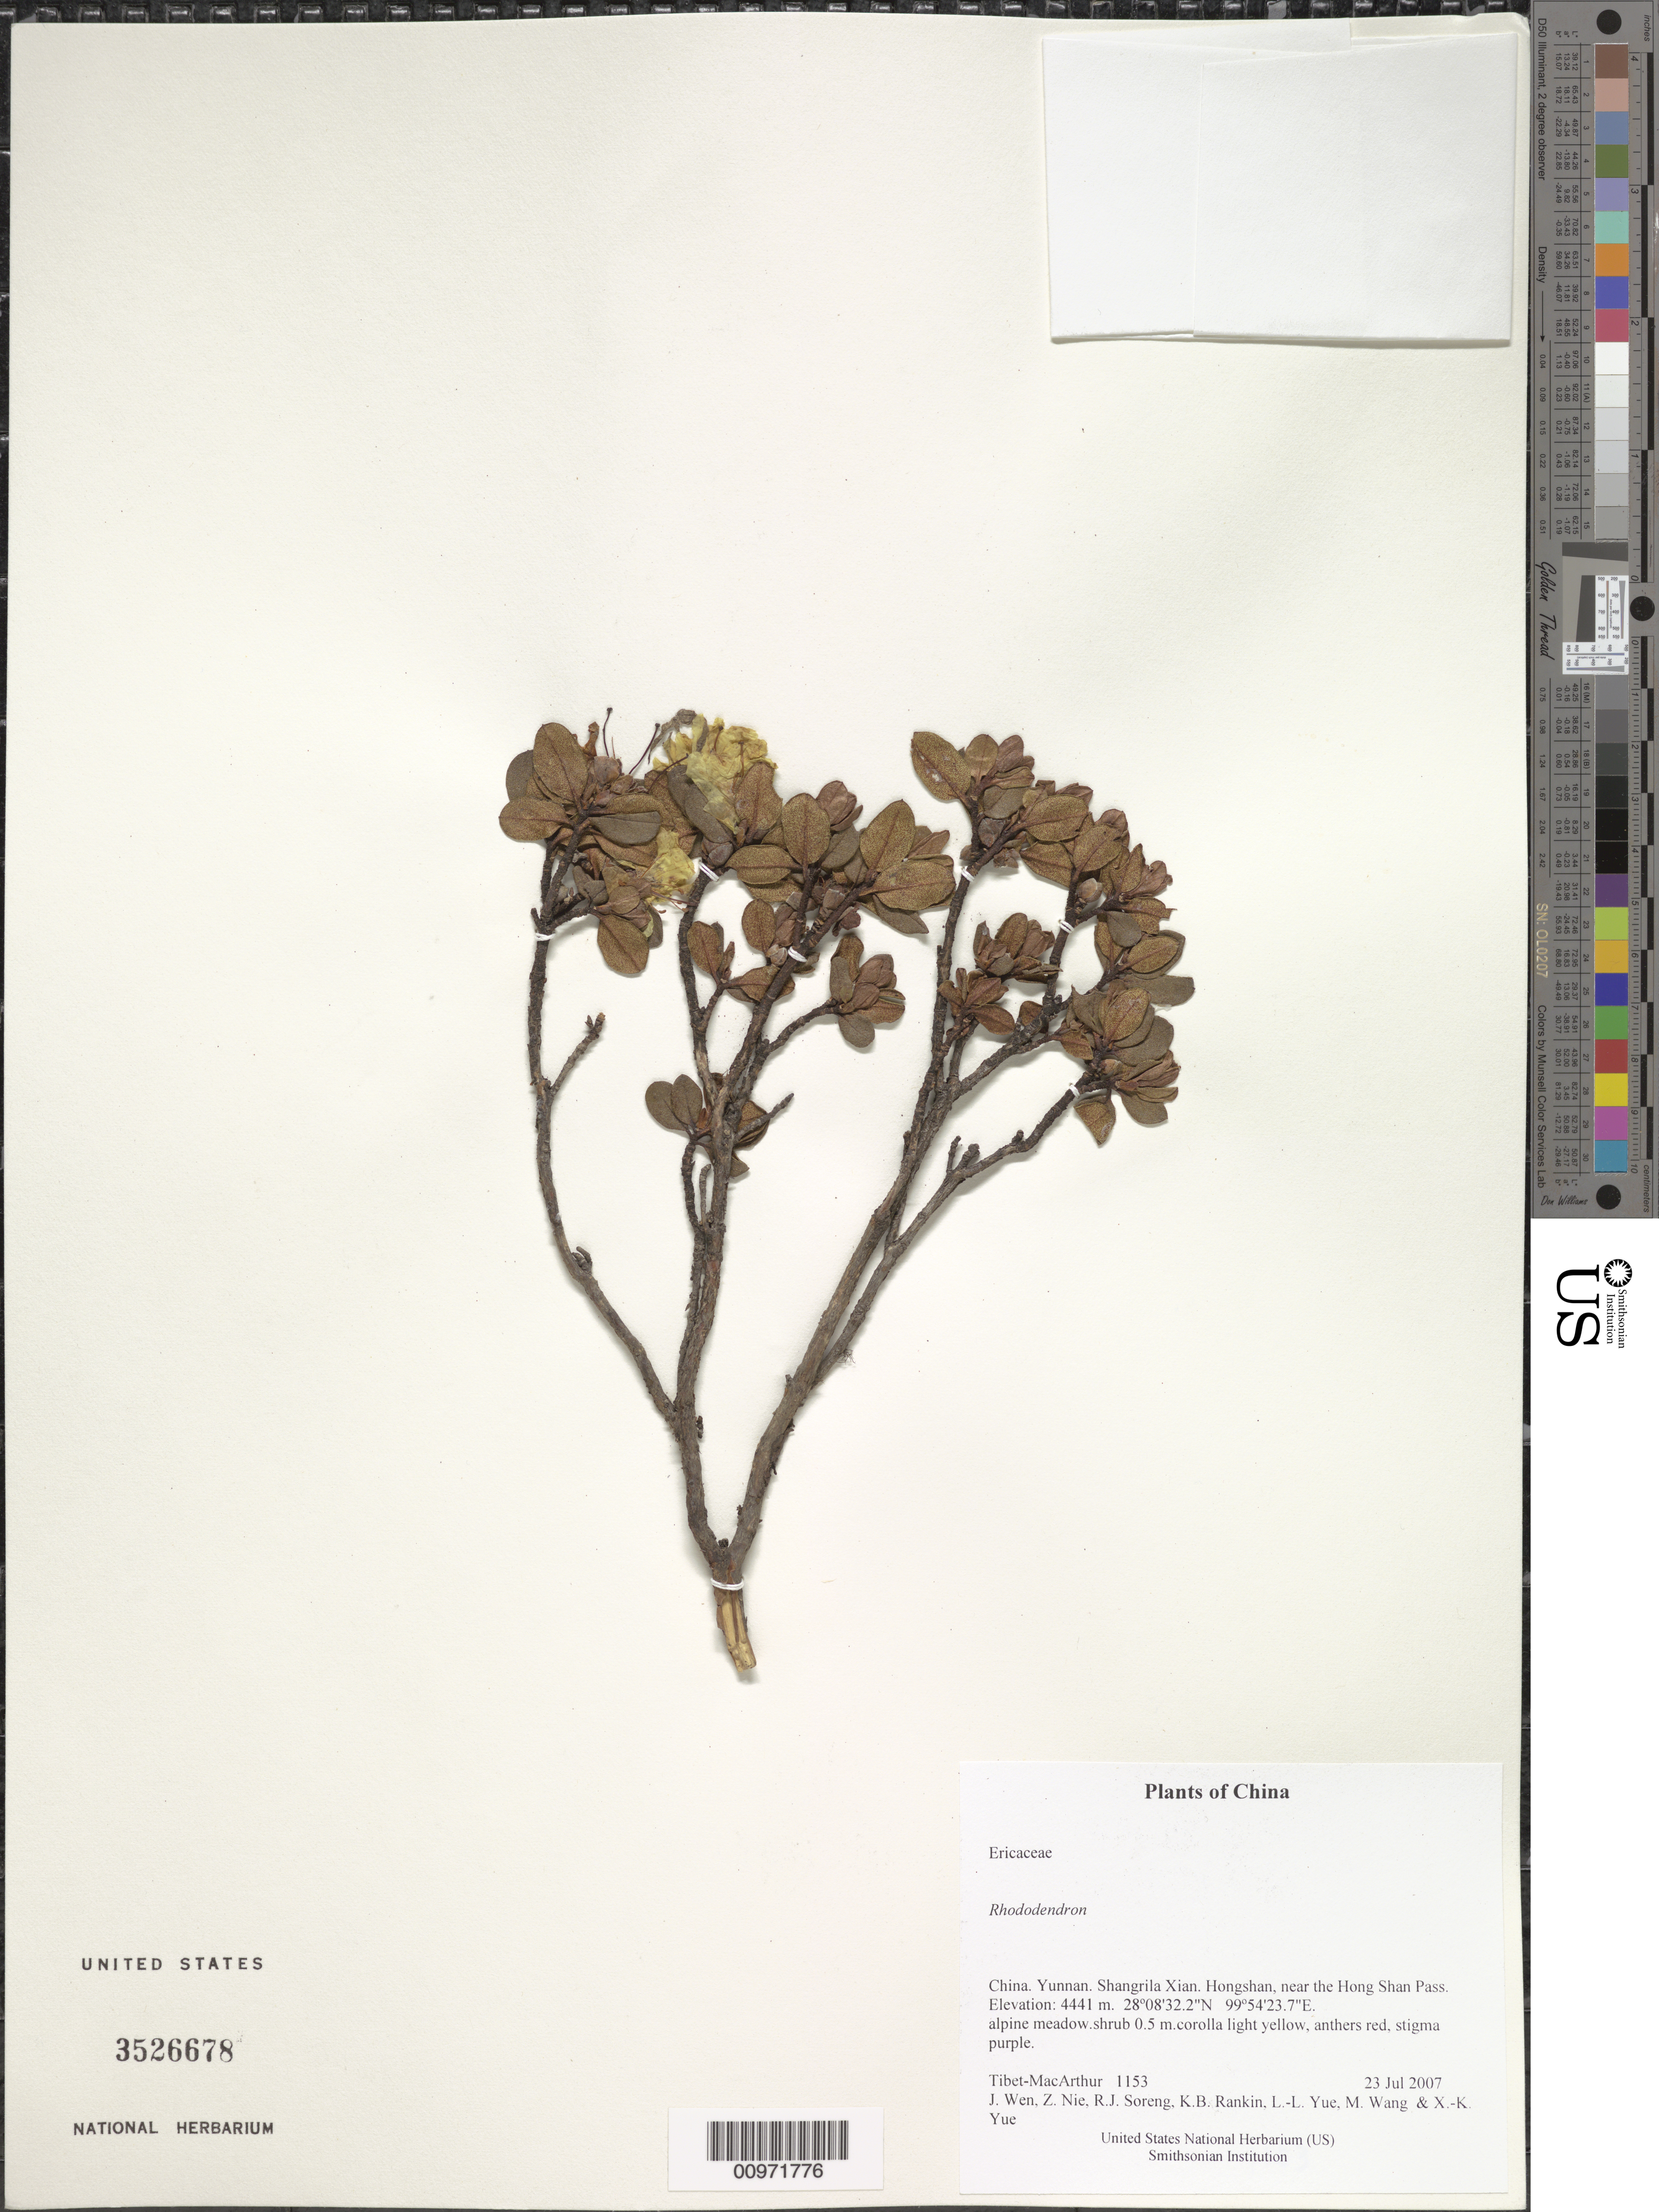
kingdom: Plantae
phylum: Tracheophyta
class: Magnoliopsida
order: Ericales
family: Ericaceae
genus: Rhododendron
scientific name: Rhododendron sp.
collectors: Tibet-MacArthur, J. Wen, Z. Nie, R. J. Soreng, K. Rankin, L. Yue, M. Wang & X. Yue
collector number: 1153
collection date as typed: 23 Jul 2007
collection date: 2007-07-23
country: China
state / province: Yunnan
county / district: Shangrila Xian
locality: Hongshan, near the Hong Shan Pass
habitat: alpine meadow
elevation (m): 4441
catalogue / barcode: US 3526678